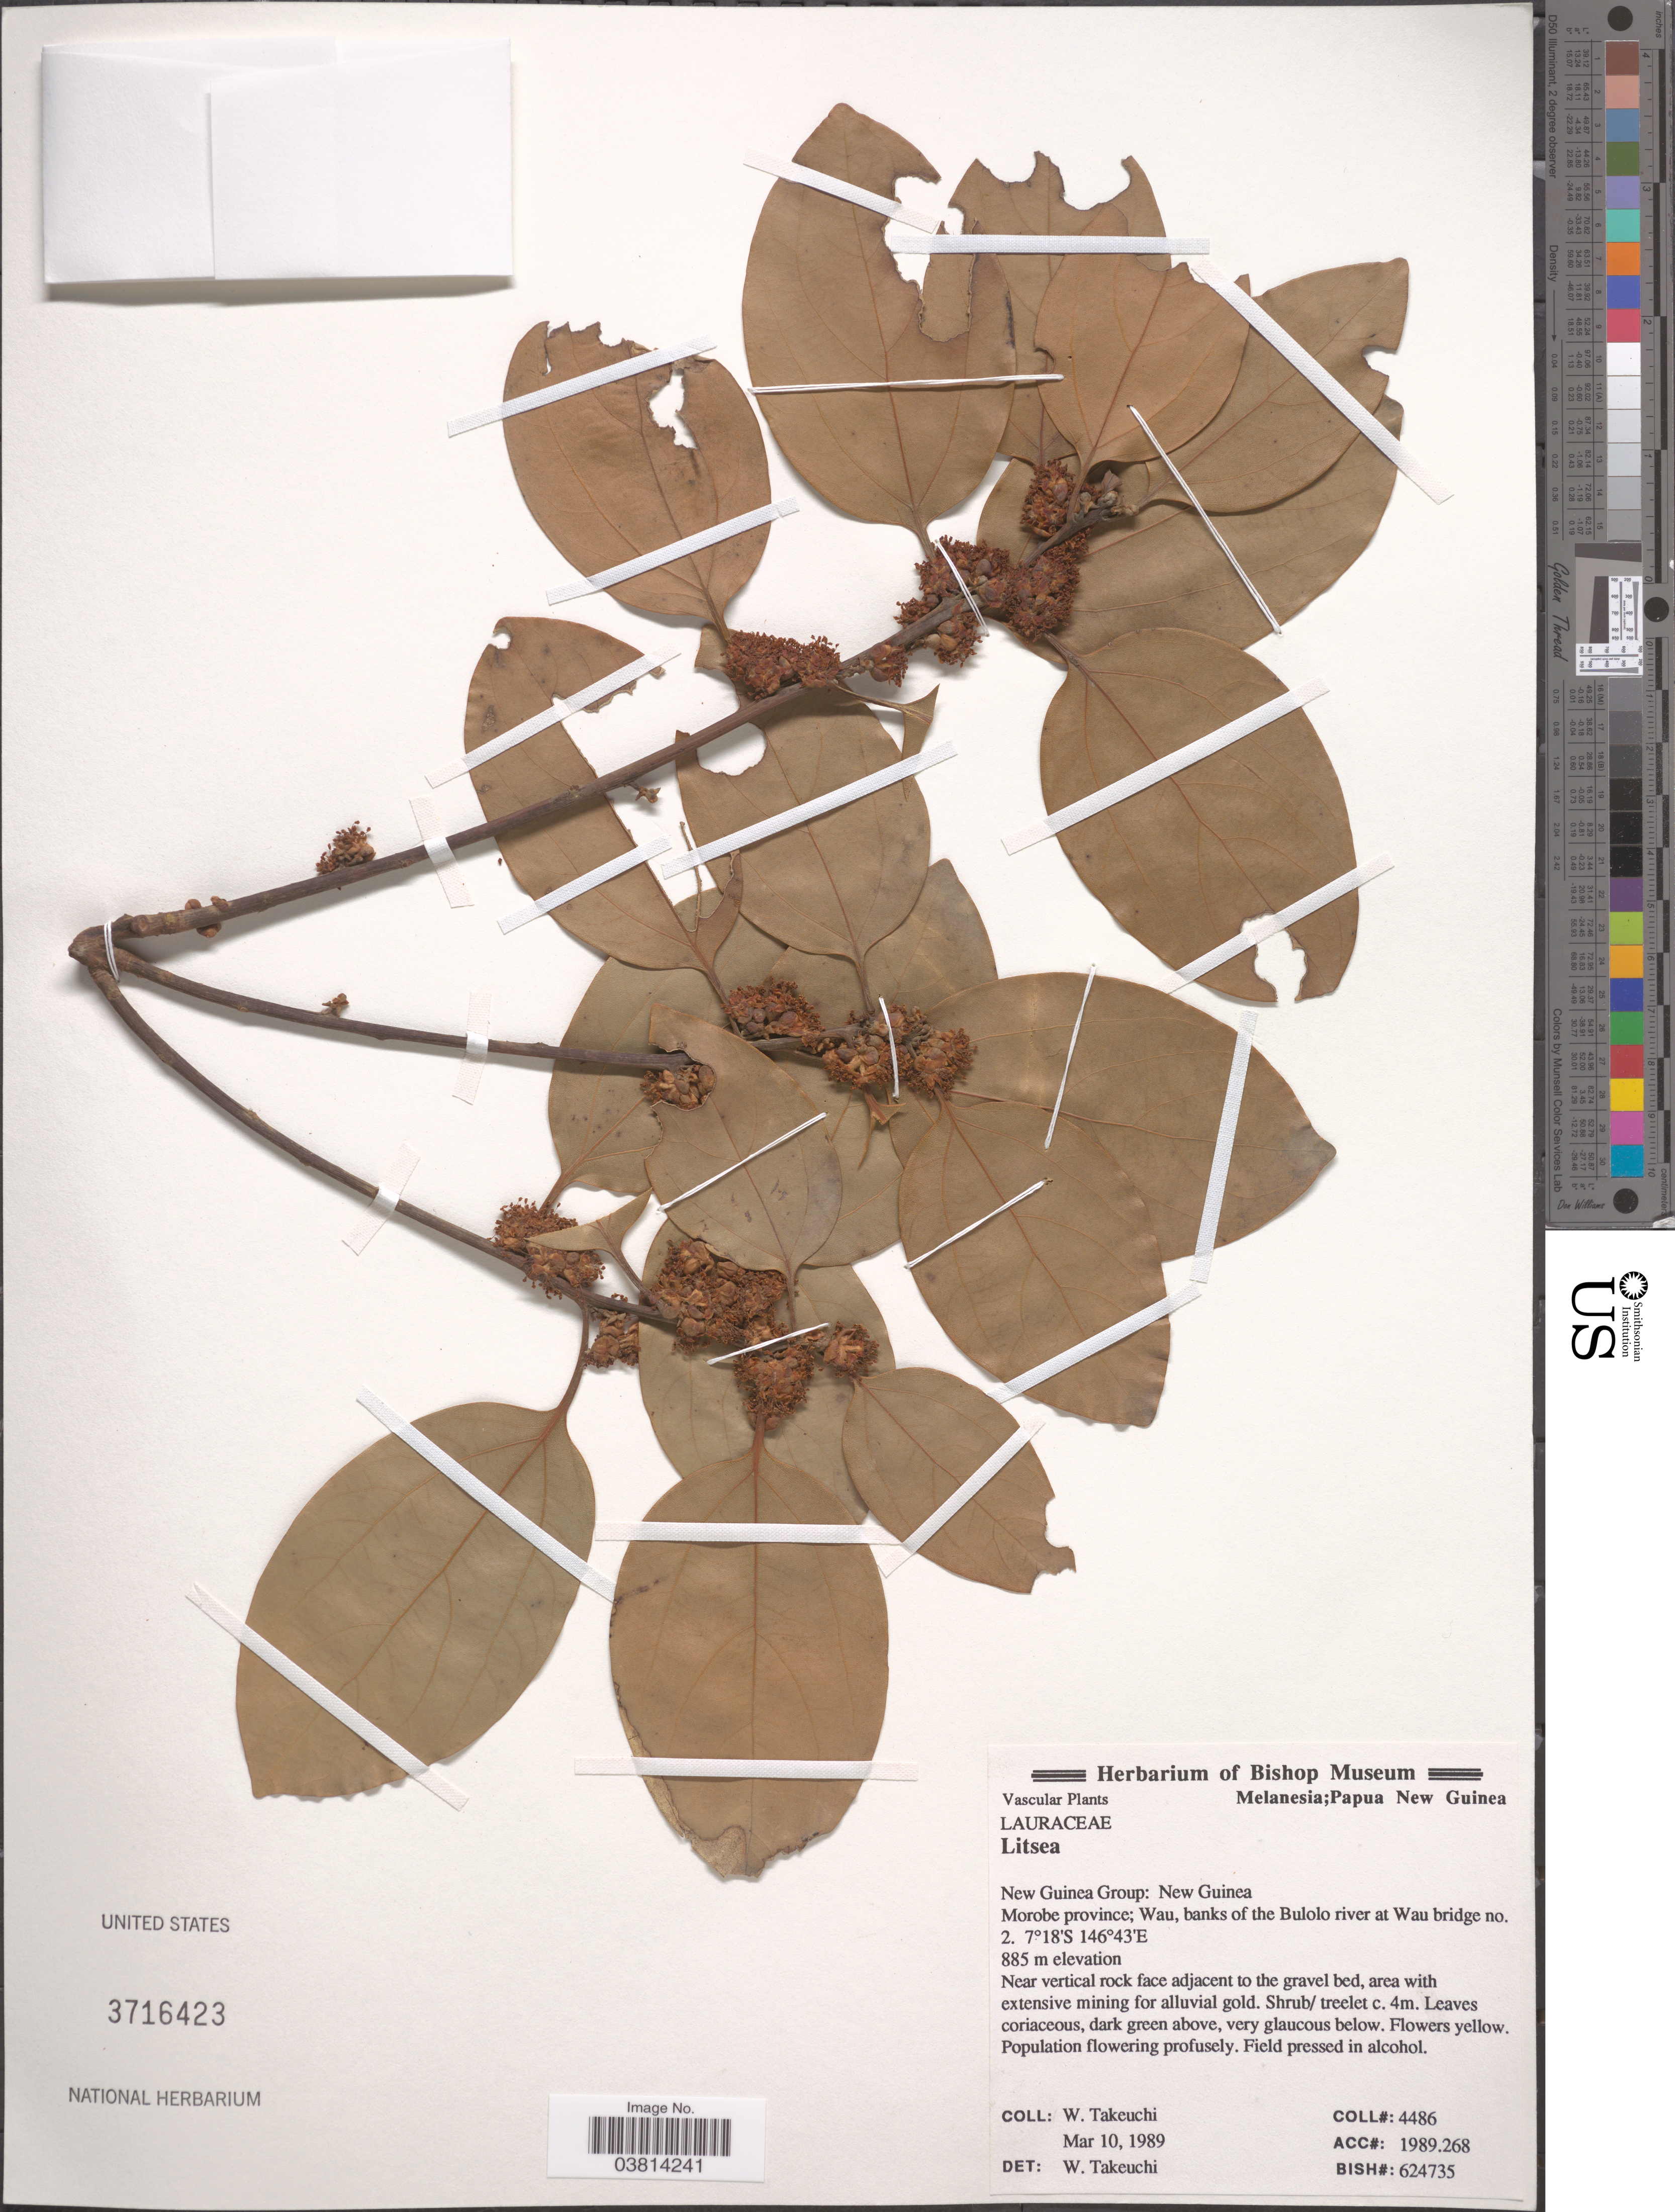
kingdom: Plantae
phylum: Tracheophyta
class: Magnoliopsida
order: Laurales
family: Lauraceae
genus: Litsea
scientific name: Litsea sp.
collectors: W. Takeuchi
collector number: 4486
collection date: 1989-03-10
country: Papua New Guinea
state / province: Morobe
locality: New Guinea Group: New Guinea. Wau, banks of the Bulolo river at Wau bridge no. 2.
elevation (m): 885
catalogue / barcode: US 3716423